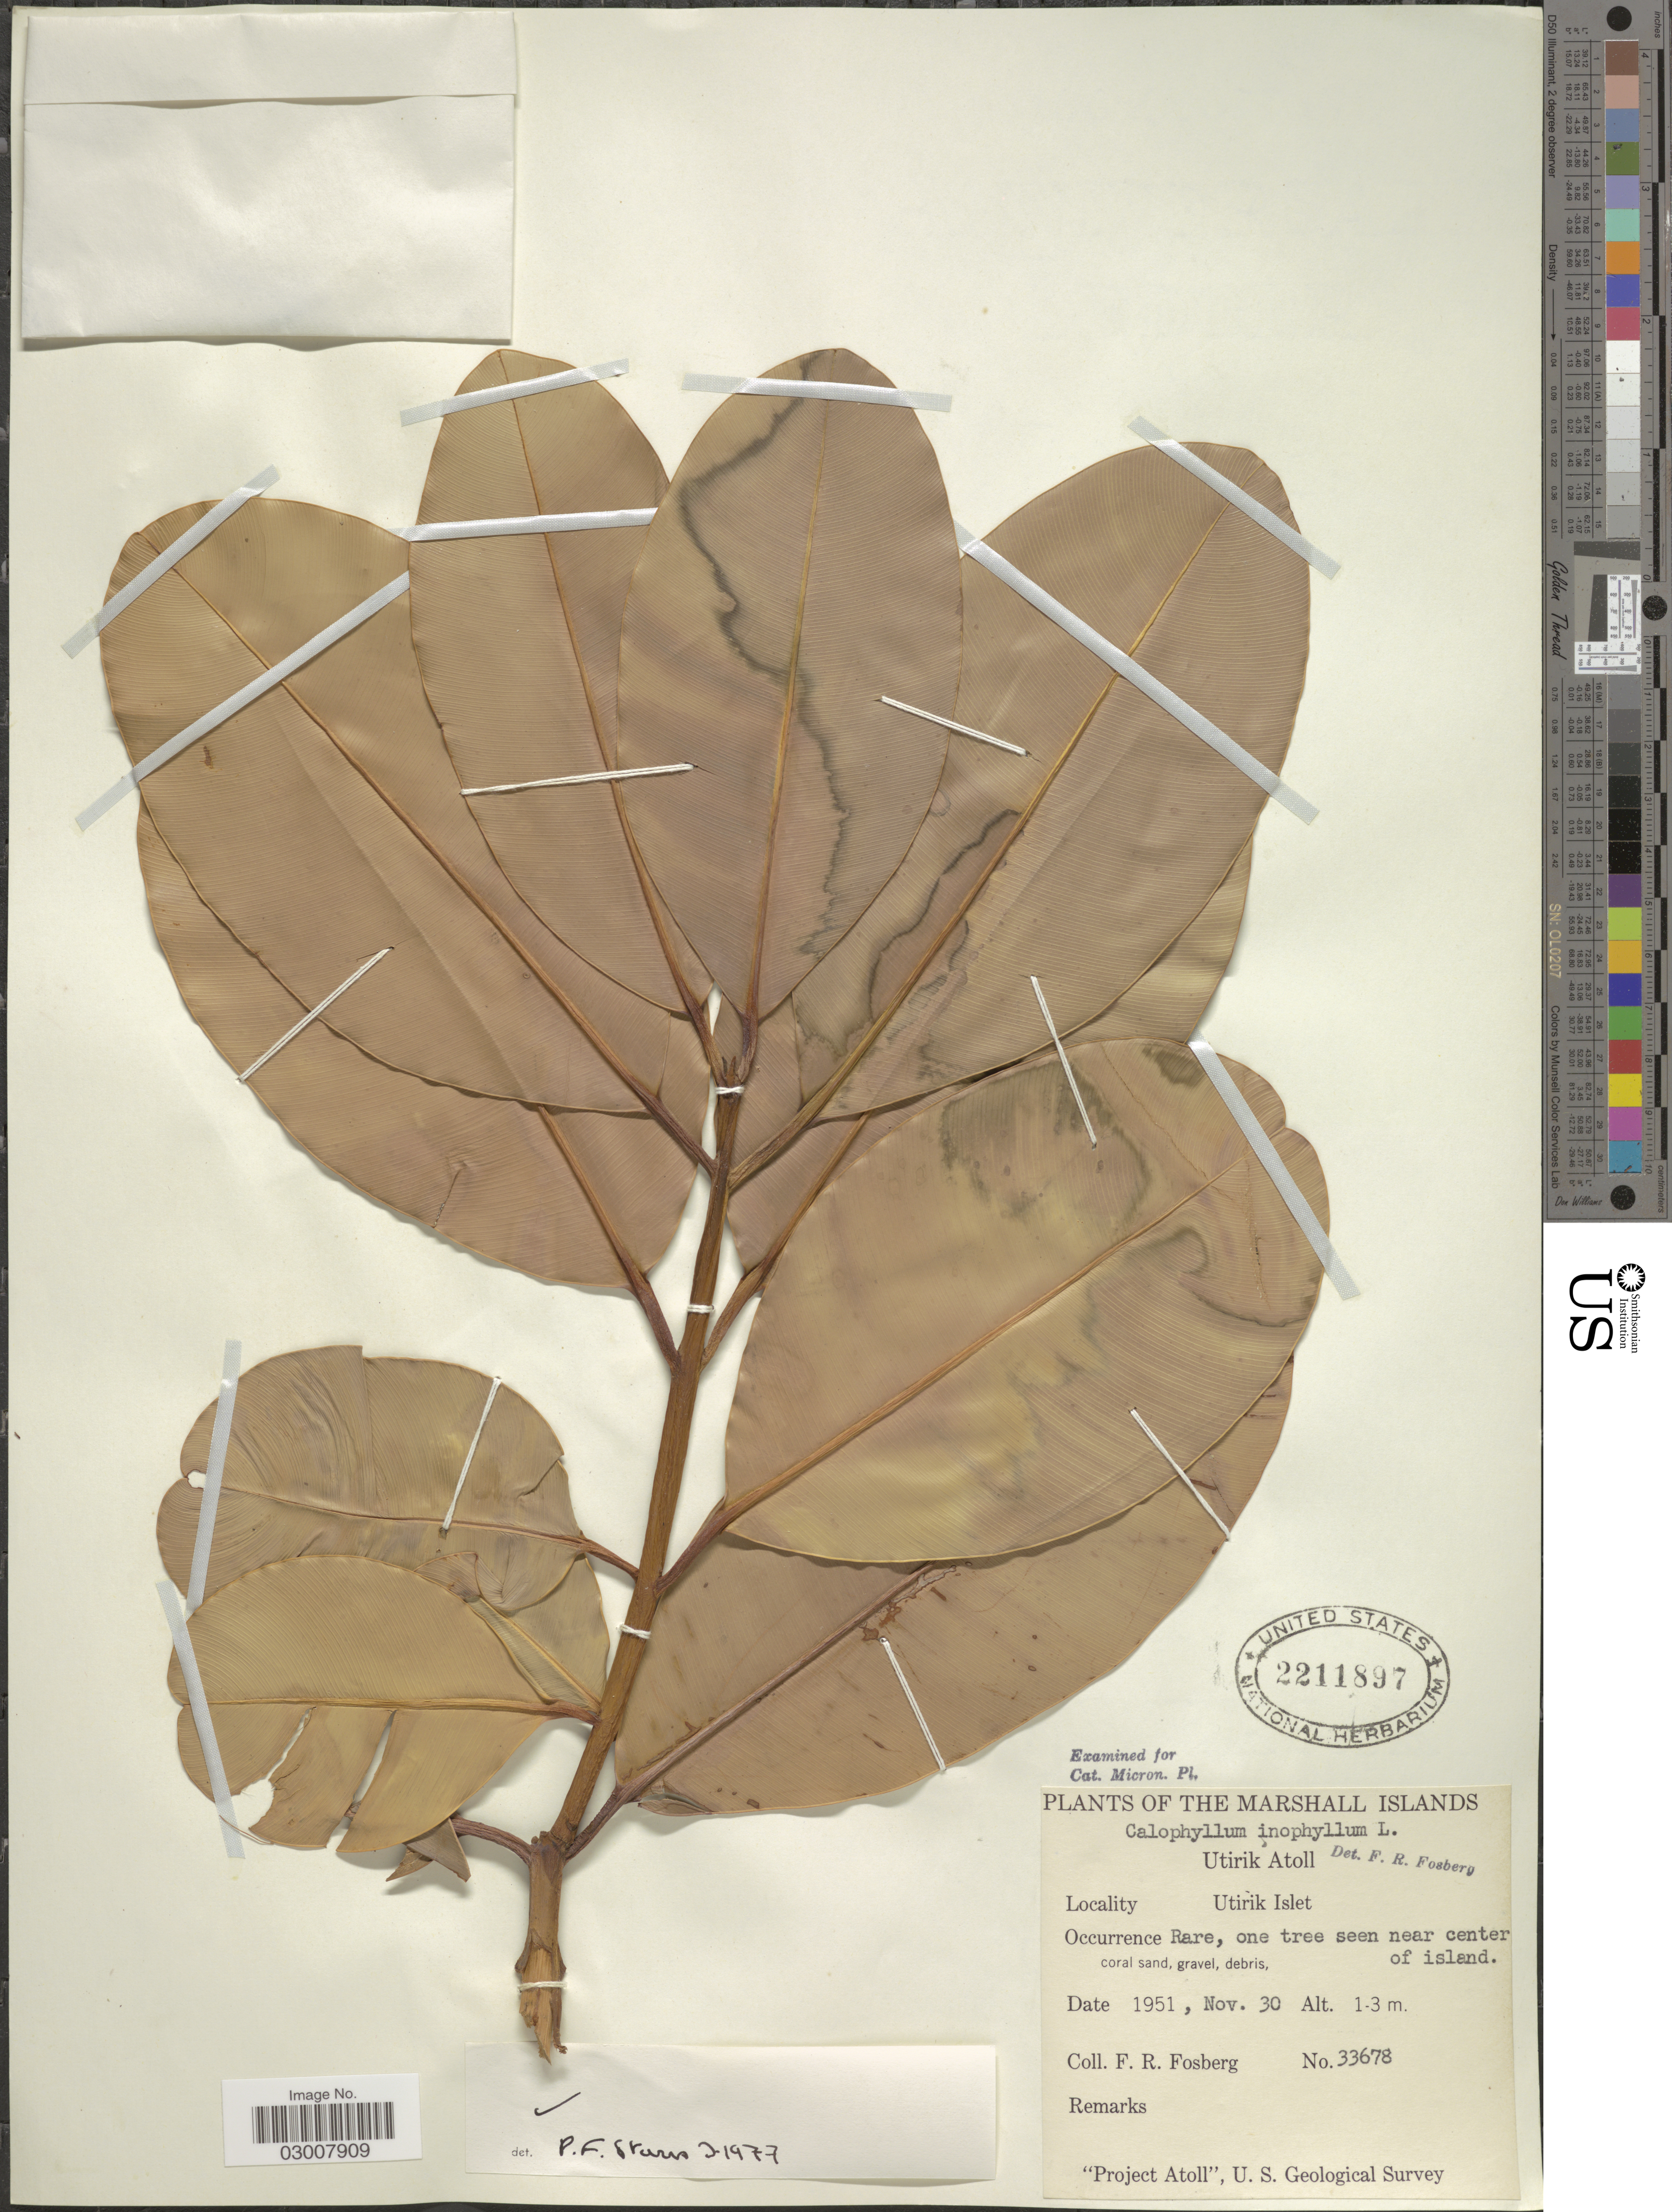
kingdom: Plantae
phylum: Tracheophyta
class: Magnoliopsida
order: Malpighiales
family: Calophyllaceae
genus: Calophyllum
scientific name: Calophyllum inophyllum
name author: L.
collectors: F. R. Fosberg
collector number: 33678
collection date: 1951-11-30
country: Marshall Islands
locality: Utirik Atoll, Utirik Islet.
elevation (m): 1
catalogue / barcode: US 2211897